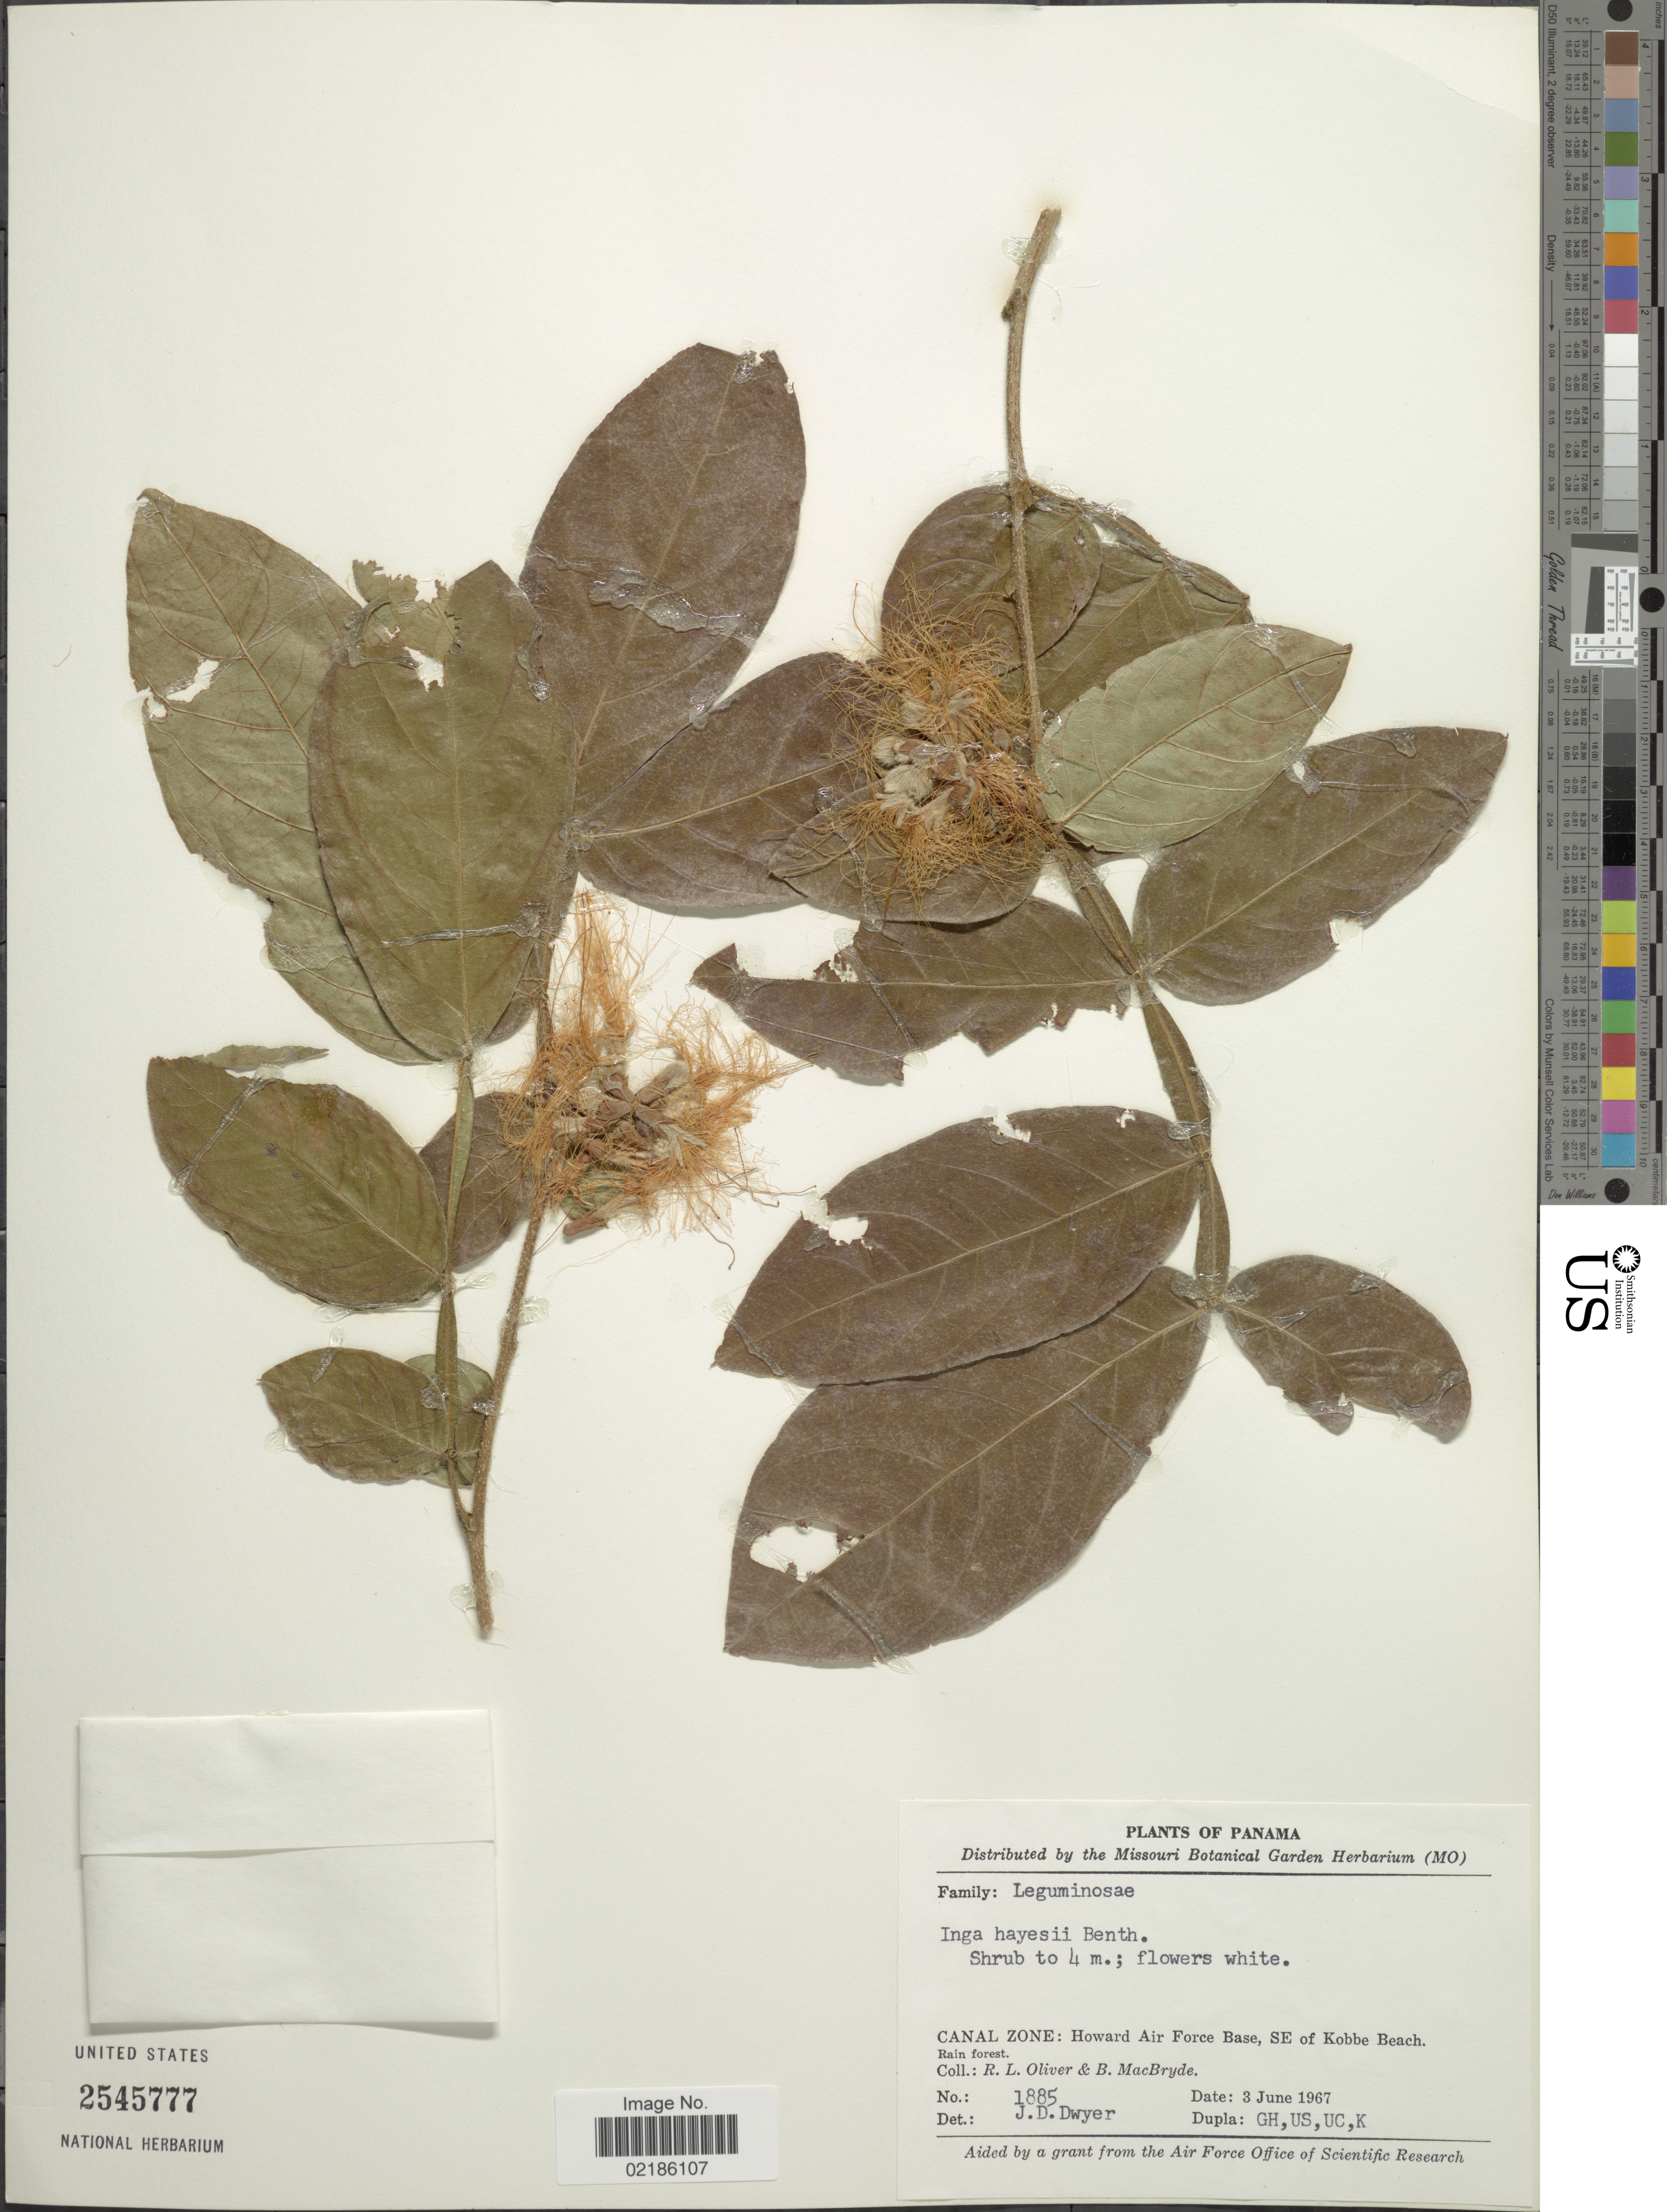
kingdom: Plantae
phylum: Tracheophyta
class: Magnoliopsida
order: Fabales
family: Fabaceae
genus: Inga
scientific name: Inga hayesii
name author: Benth.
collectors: R. Oliver & B. MacBryde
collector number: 1885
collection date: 1967-06-03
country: Panama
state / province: Colón / Panamá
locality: Canal Zone: Howard Air Force Base, SE of Kobbe Beach.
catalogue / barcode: US 2545777